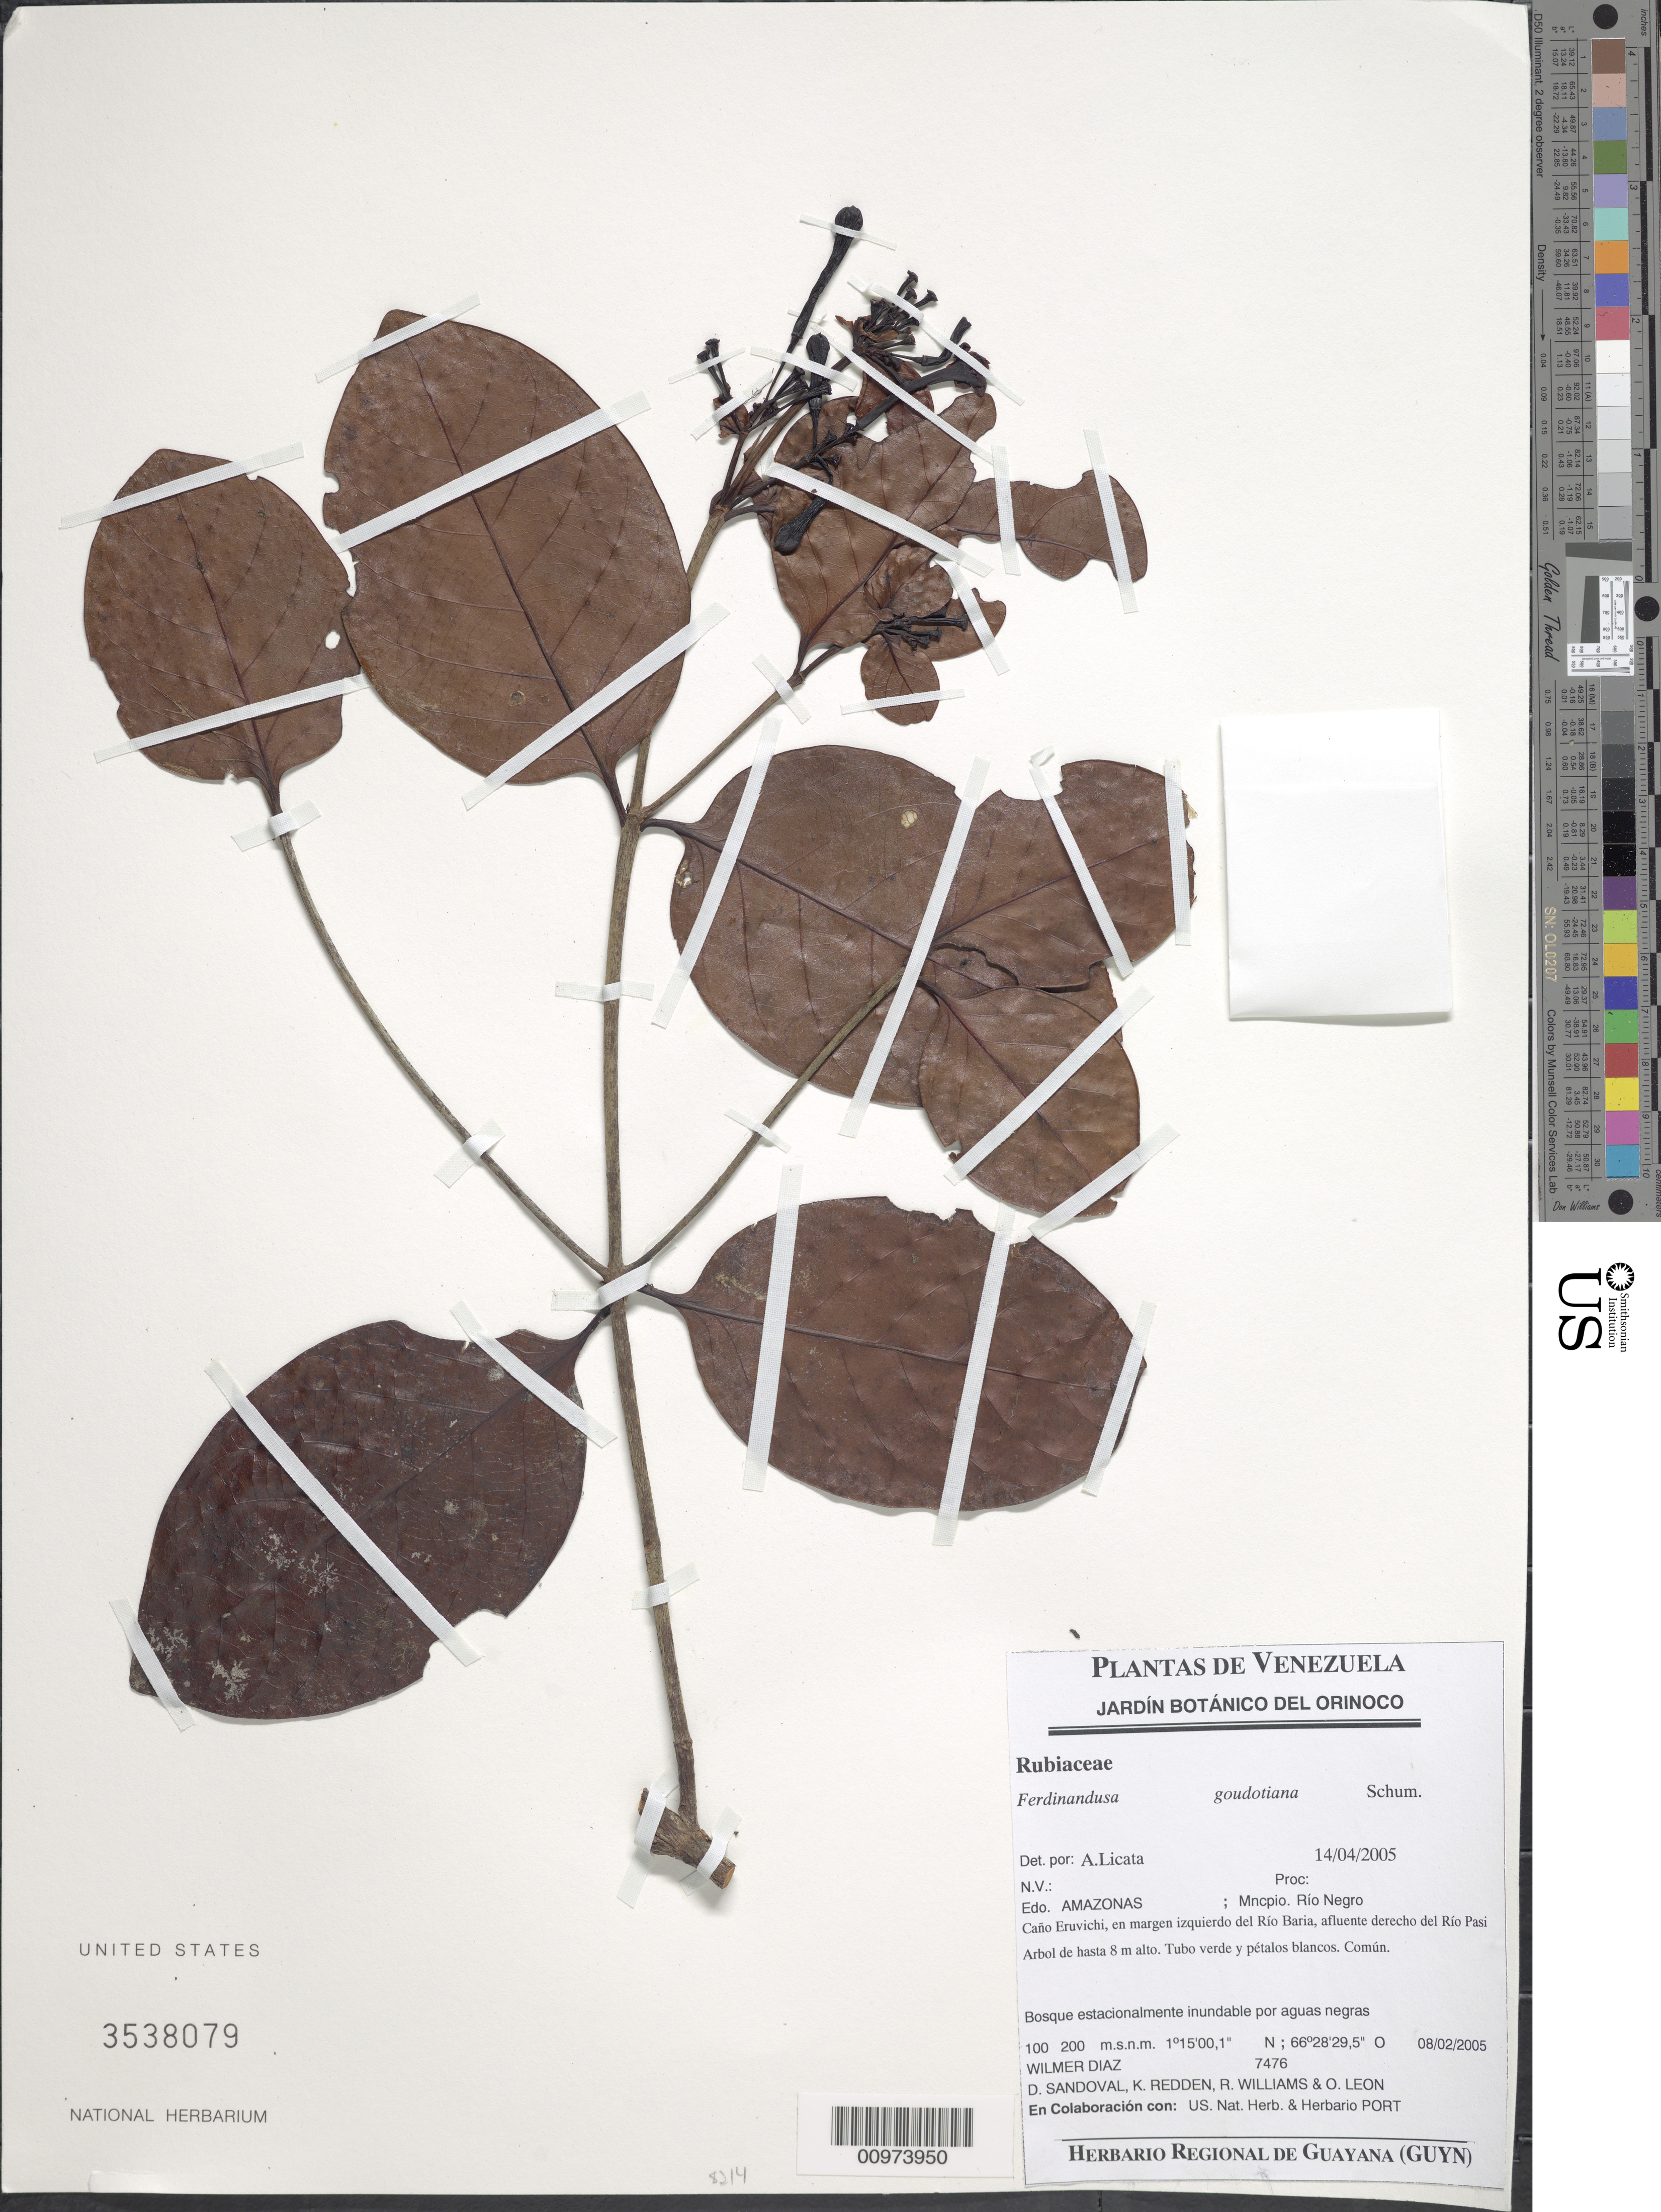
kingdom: Plantae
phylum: Tracheophyta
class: Magnoliopsida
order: Gentianales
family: Rubiaceae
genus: Ferdinandusa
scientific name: Ferdinandusa goudotiana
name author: K. Schum.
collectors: W. Díaz P., D. Sandoval, K. M. Redden, R. Williams & O. León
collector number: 7476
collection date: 2005-04-14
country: Venezuela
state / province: Amazonas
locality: Mncpio. Rio Negro, Cano Eruvichi, en margen izquierdo del Rio Baria, afluente del Rio Pasi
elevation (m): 100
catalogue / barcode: US 3538079